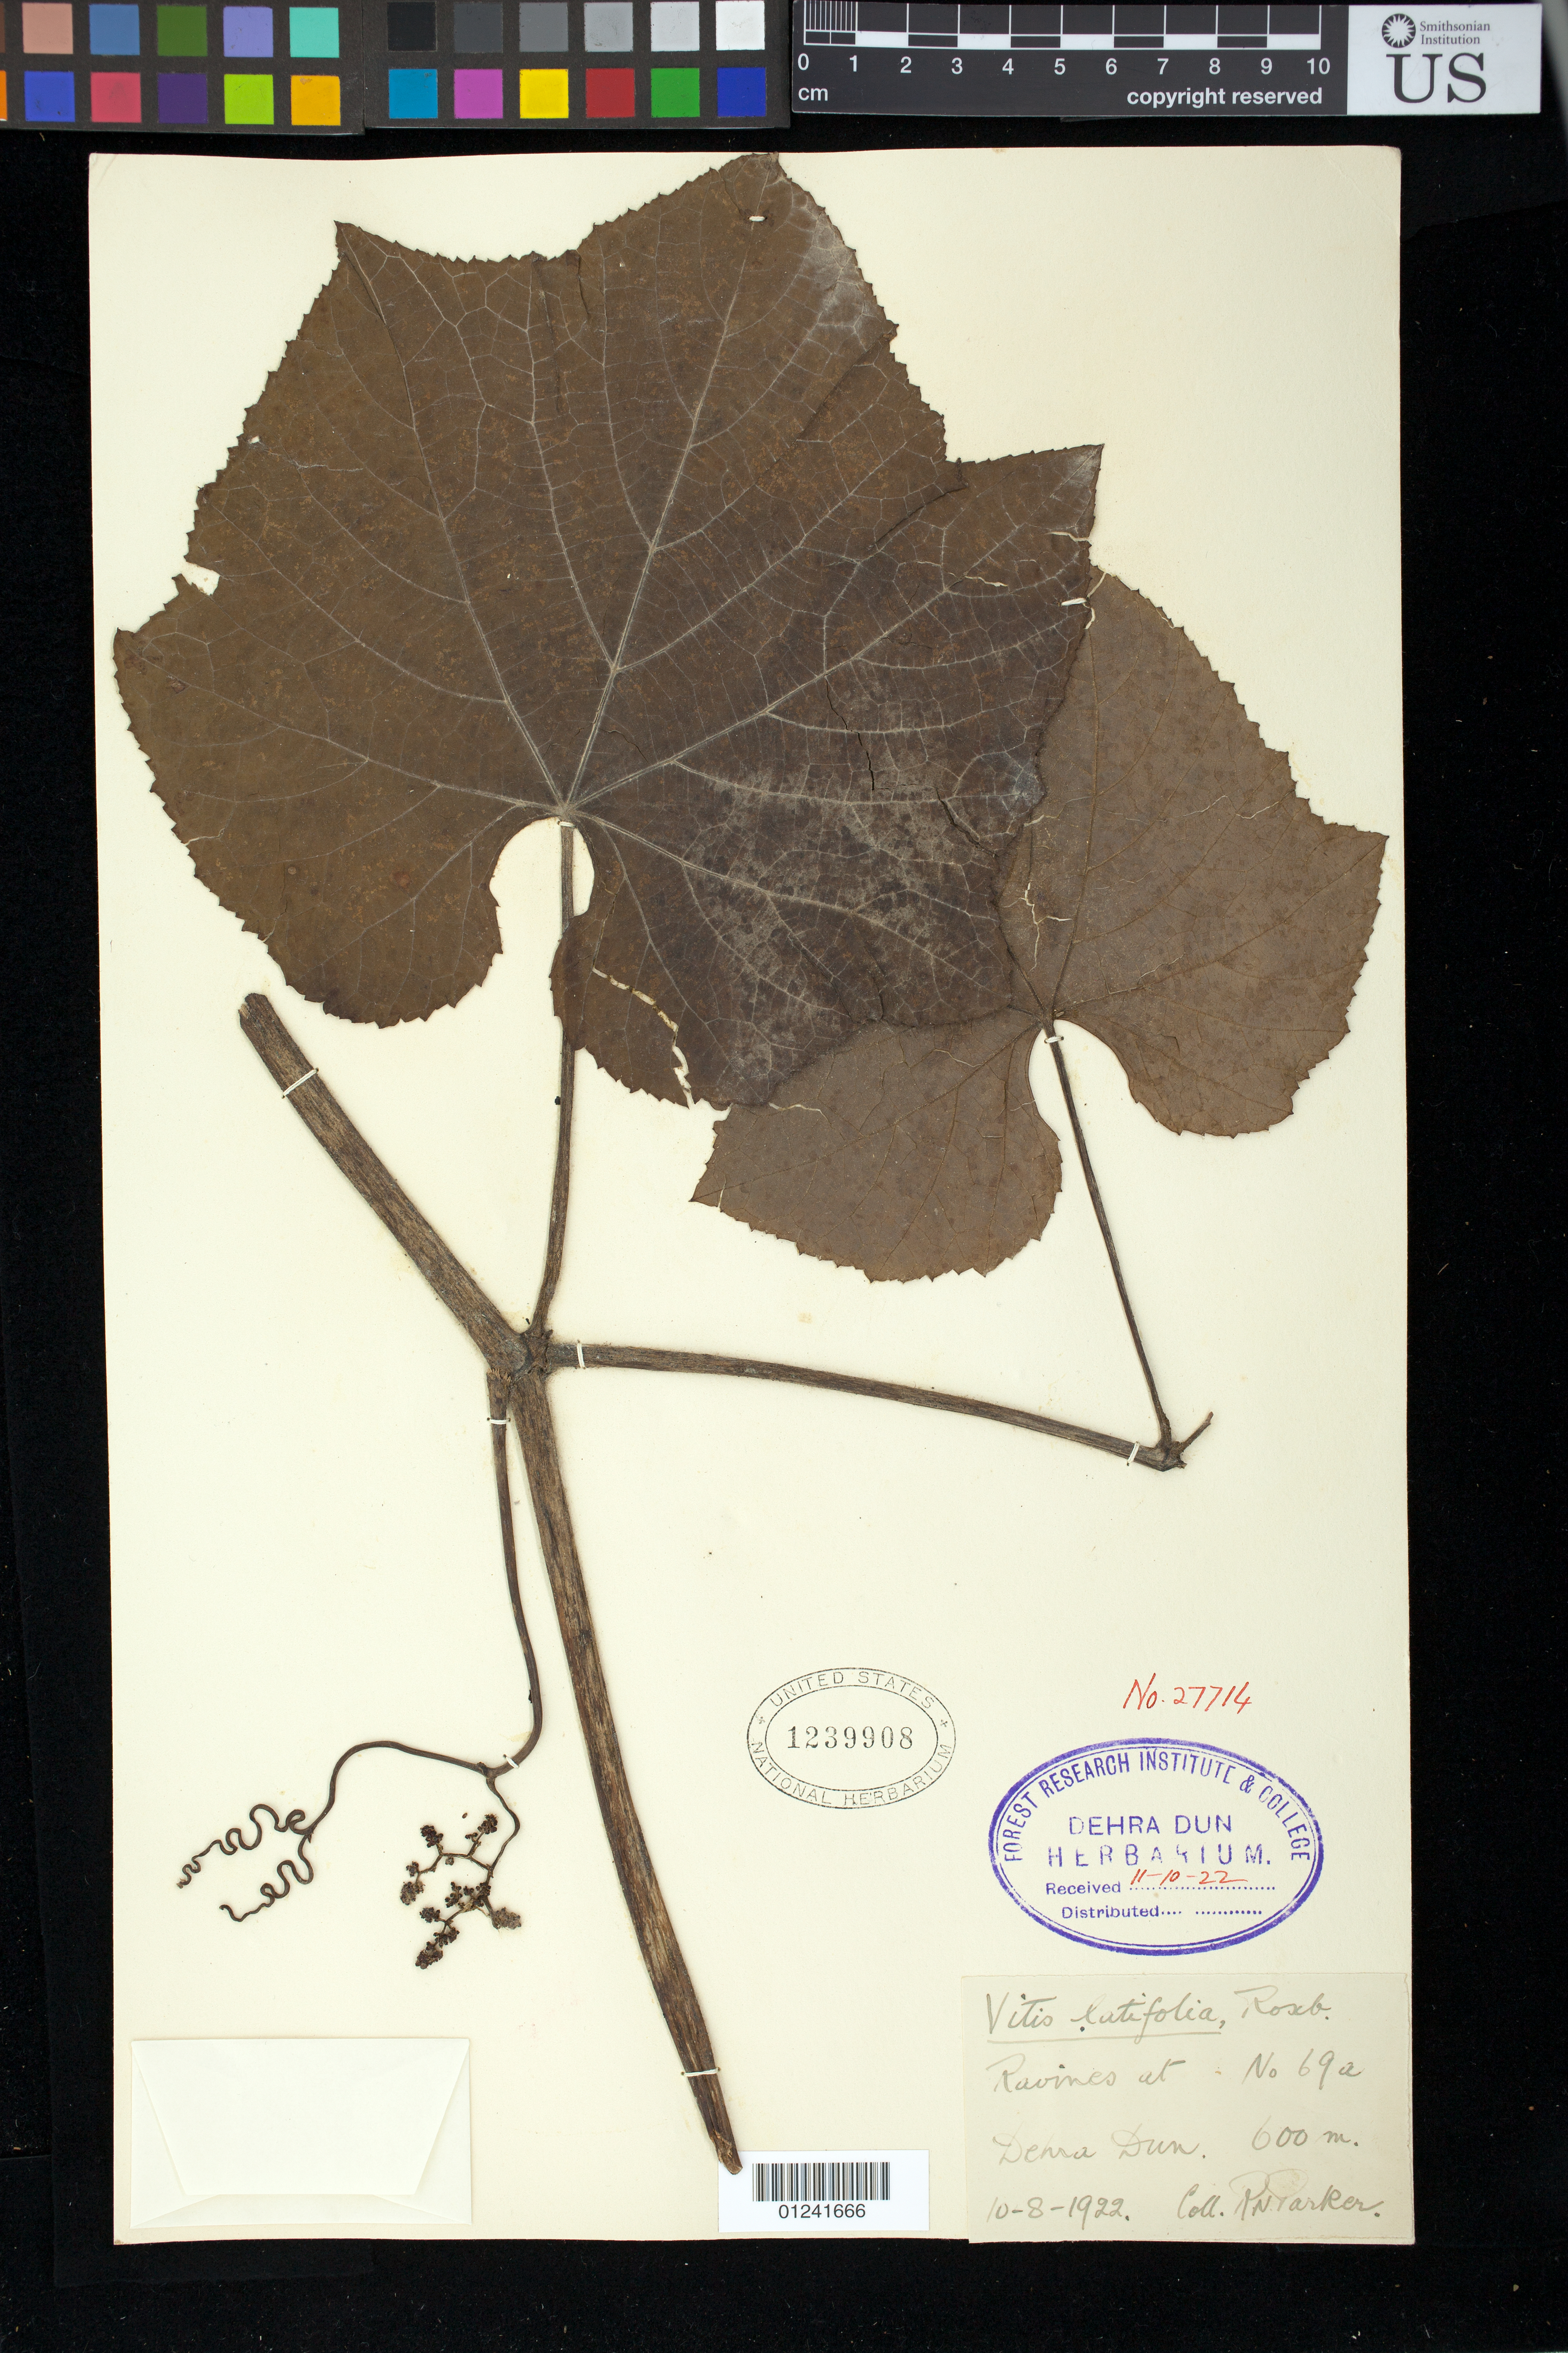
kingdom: Plantae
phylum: Tracheophyta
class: Magnoliopsida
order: Vitales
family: Vitaceae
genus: Vitis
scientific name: Vitis latifolia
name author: Roxb.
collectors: R. N. Parker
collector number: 27714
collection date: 1922-10-08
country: India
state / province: Uttarakhand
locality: Dehra Dun. Ravines at No. 69A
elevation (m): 600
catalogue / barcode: US 1239908